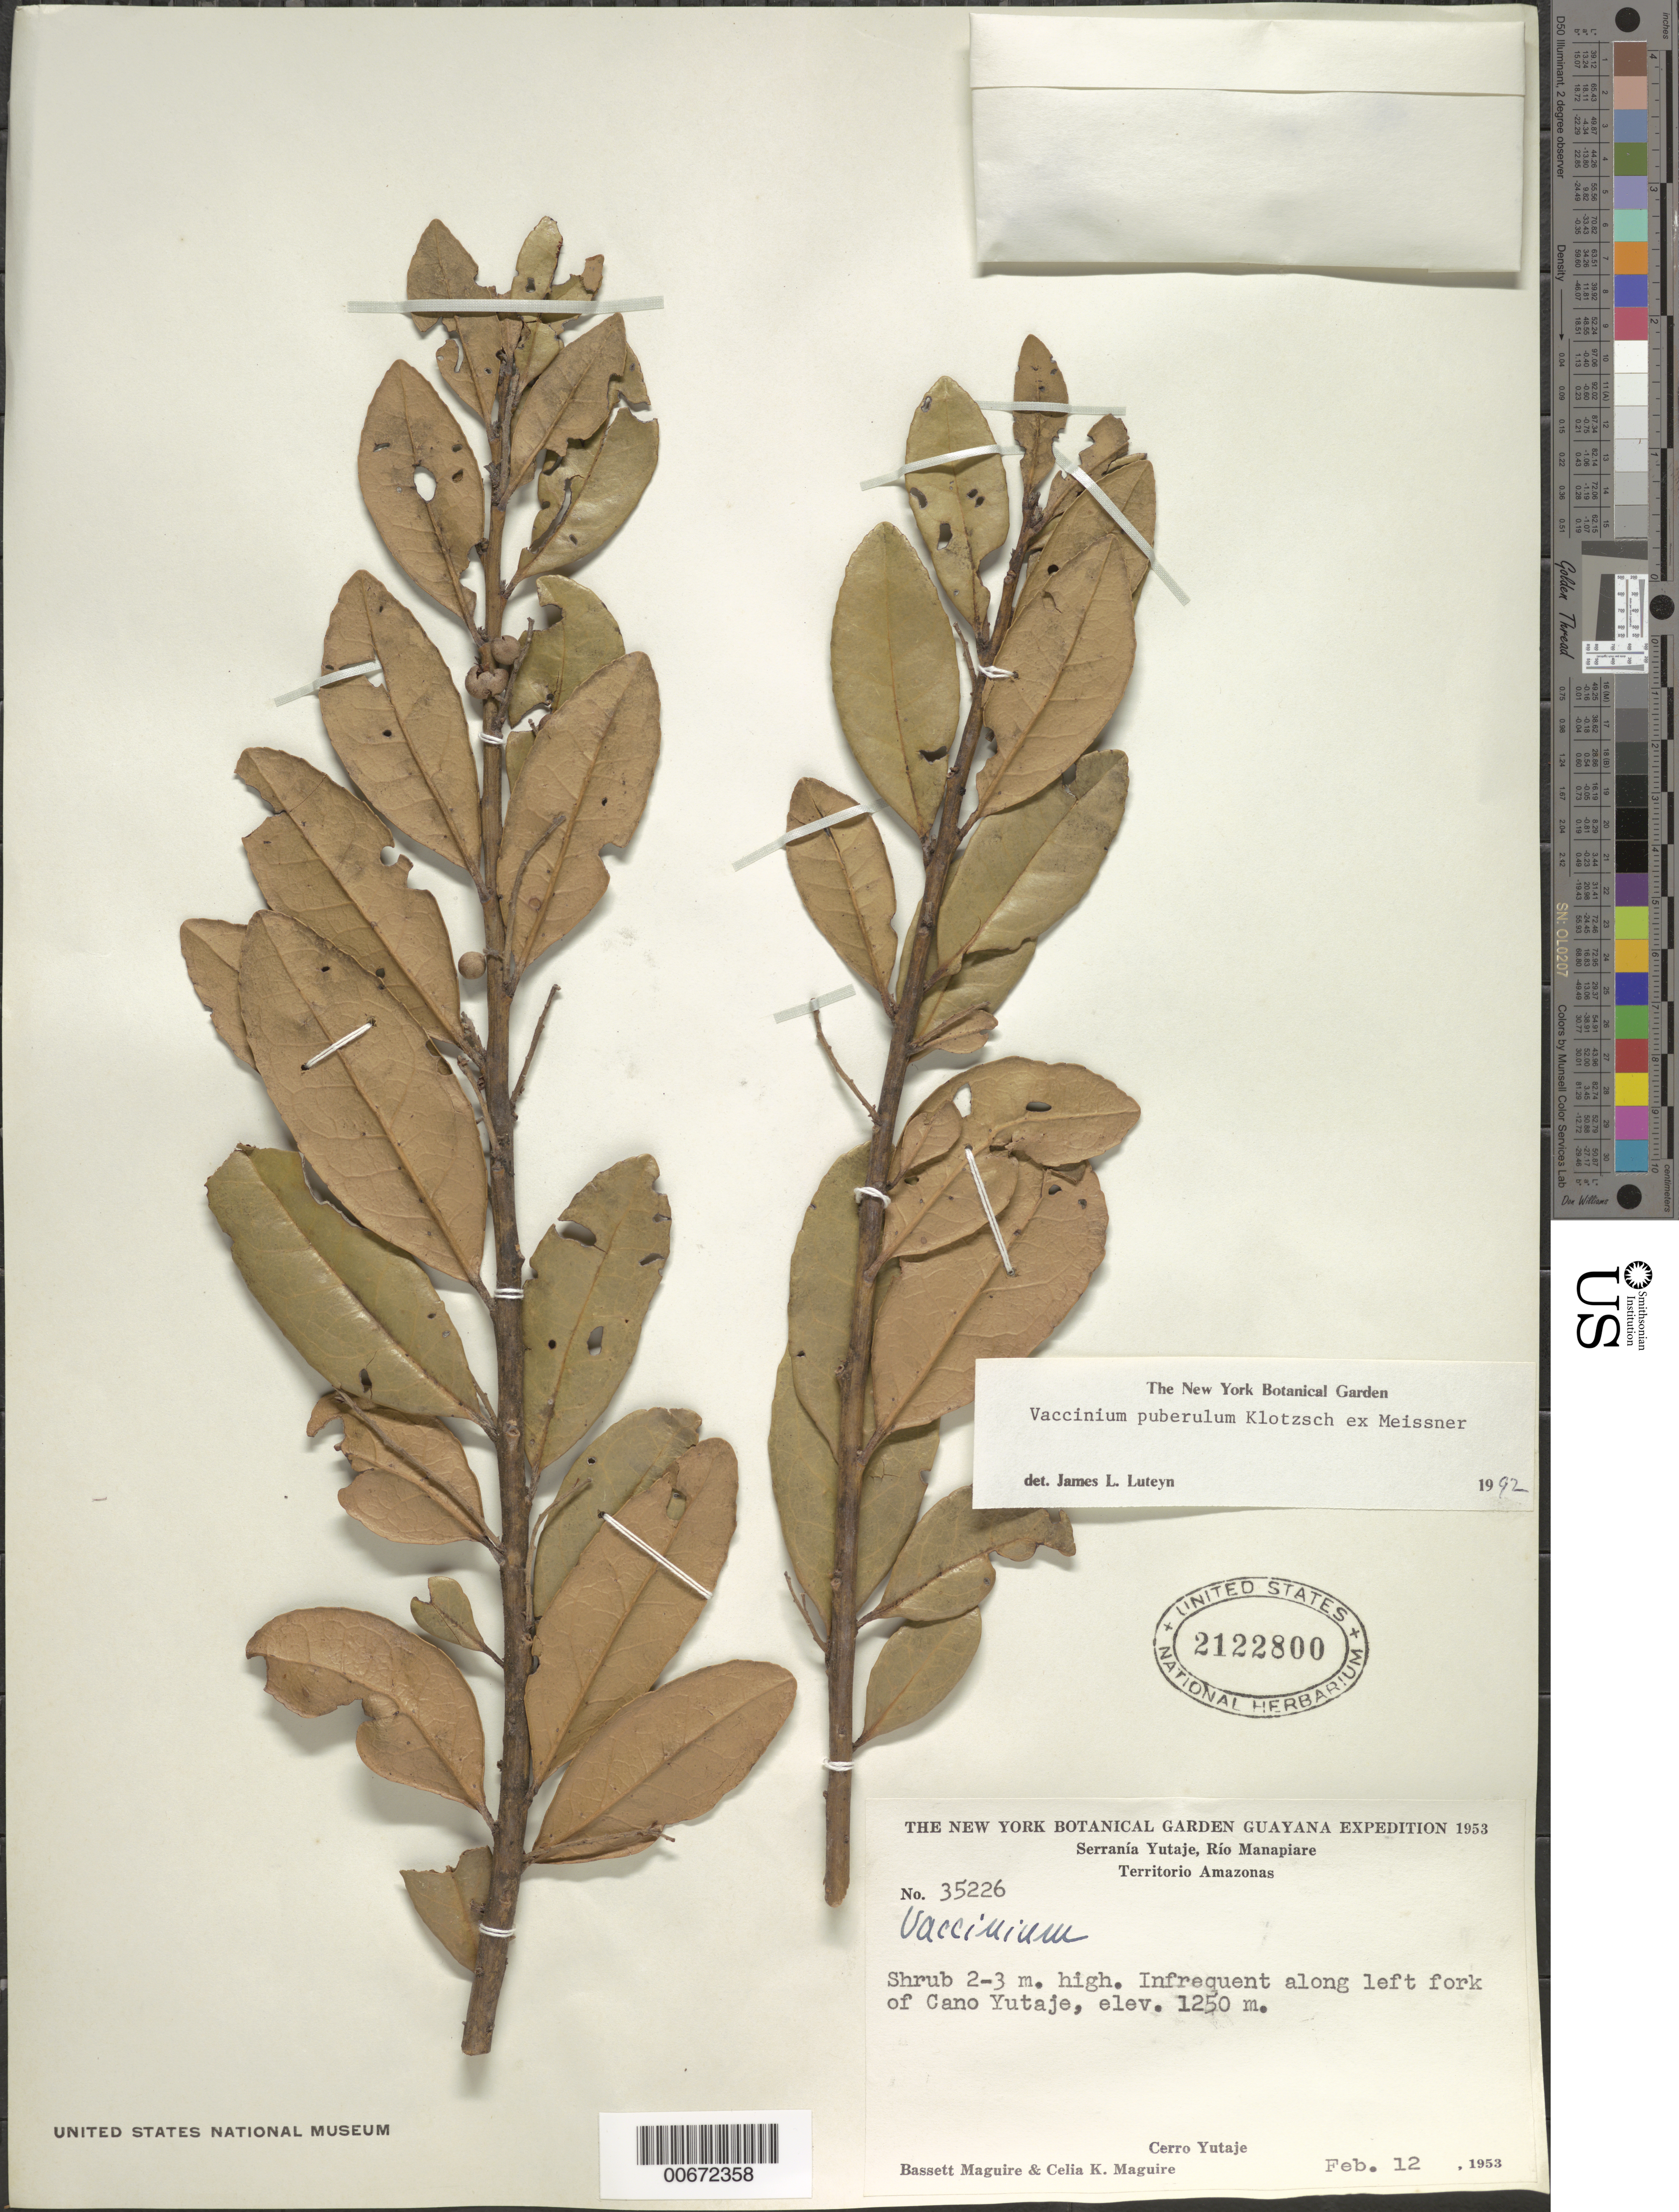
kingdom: Plantae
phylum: Tracheophyta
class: Magnoliopsida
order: Ericales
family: Ericaceae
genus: Vaccinium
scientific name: Vaccinium puberulum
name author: Klotzsch ex Meisn.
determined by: Luteyn, J. L.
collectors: B. Maguire & C. K. Maguire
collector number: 35226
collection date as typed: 12-Feb-53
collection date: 1953-02-12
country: Venezuela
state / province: Amazonas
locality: Cerro Yutajé, main branch of Caño Yutajé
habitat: Along river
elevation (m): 1250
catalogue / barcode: US 2122800